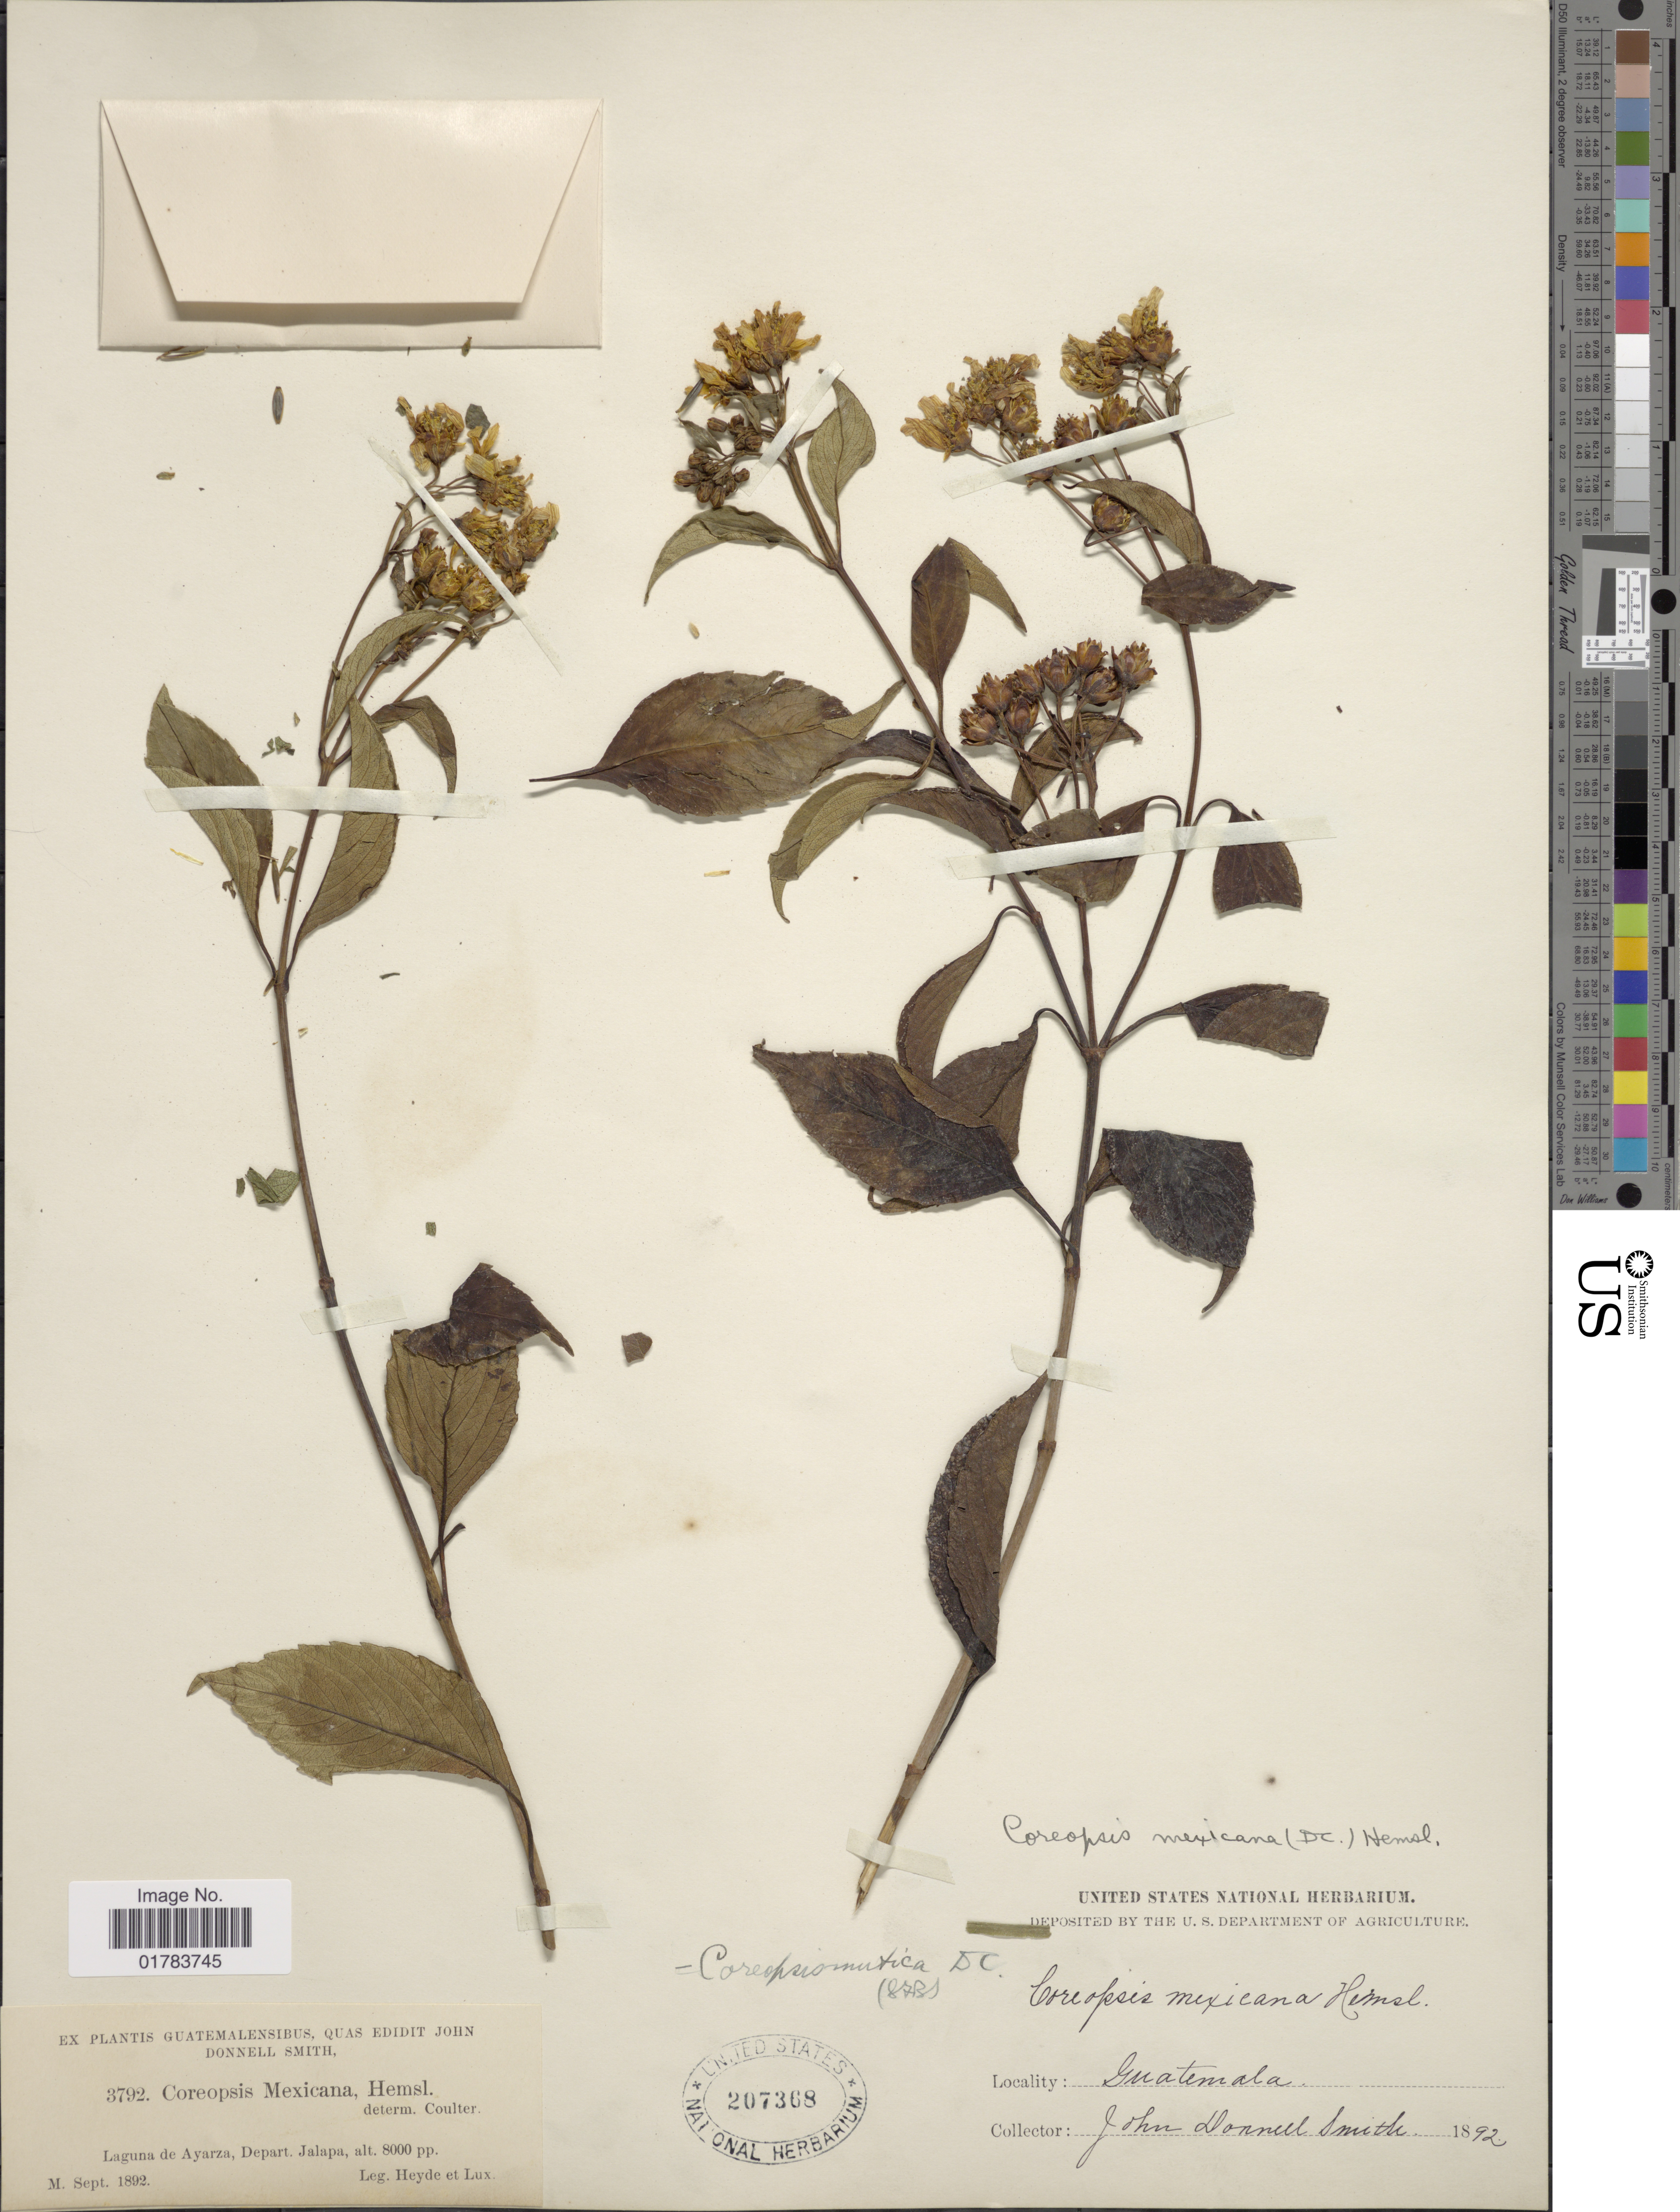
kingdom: Plantae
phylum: Tracheophyta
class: Magnoliopsida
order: Asterales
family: Asteraceae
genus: Coreopsis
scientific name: Coreopsis mutica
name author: DC.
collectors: Heyde, Lux & J. Donnell Smith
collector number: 3792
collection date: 1892-09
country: Guatemala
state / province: Jalapa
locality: Laguna de Ayarza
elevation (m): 2438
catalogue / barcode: US 207368